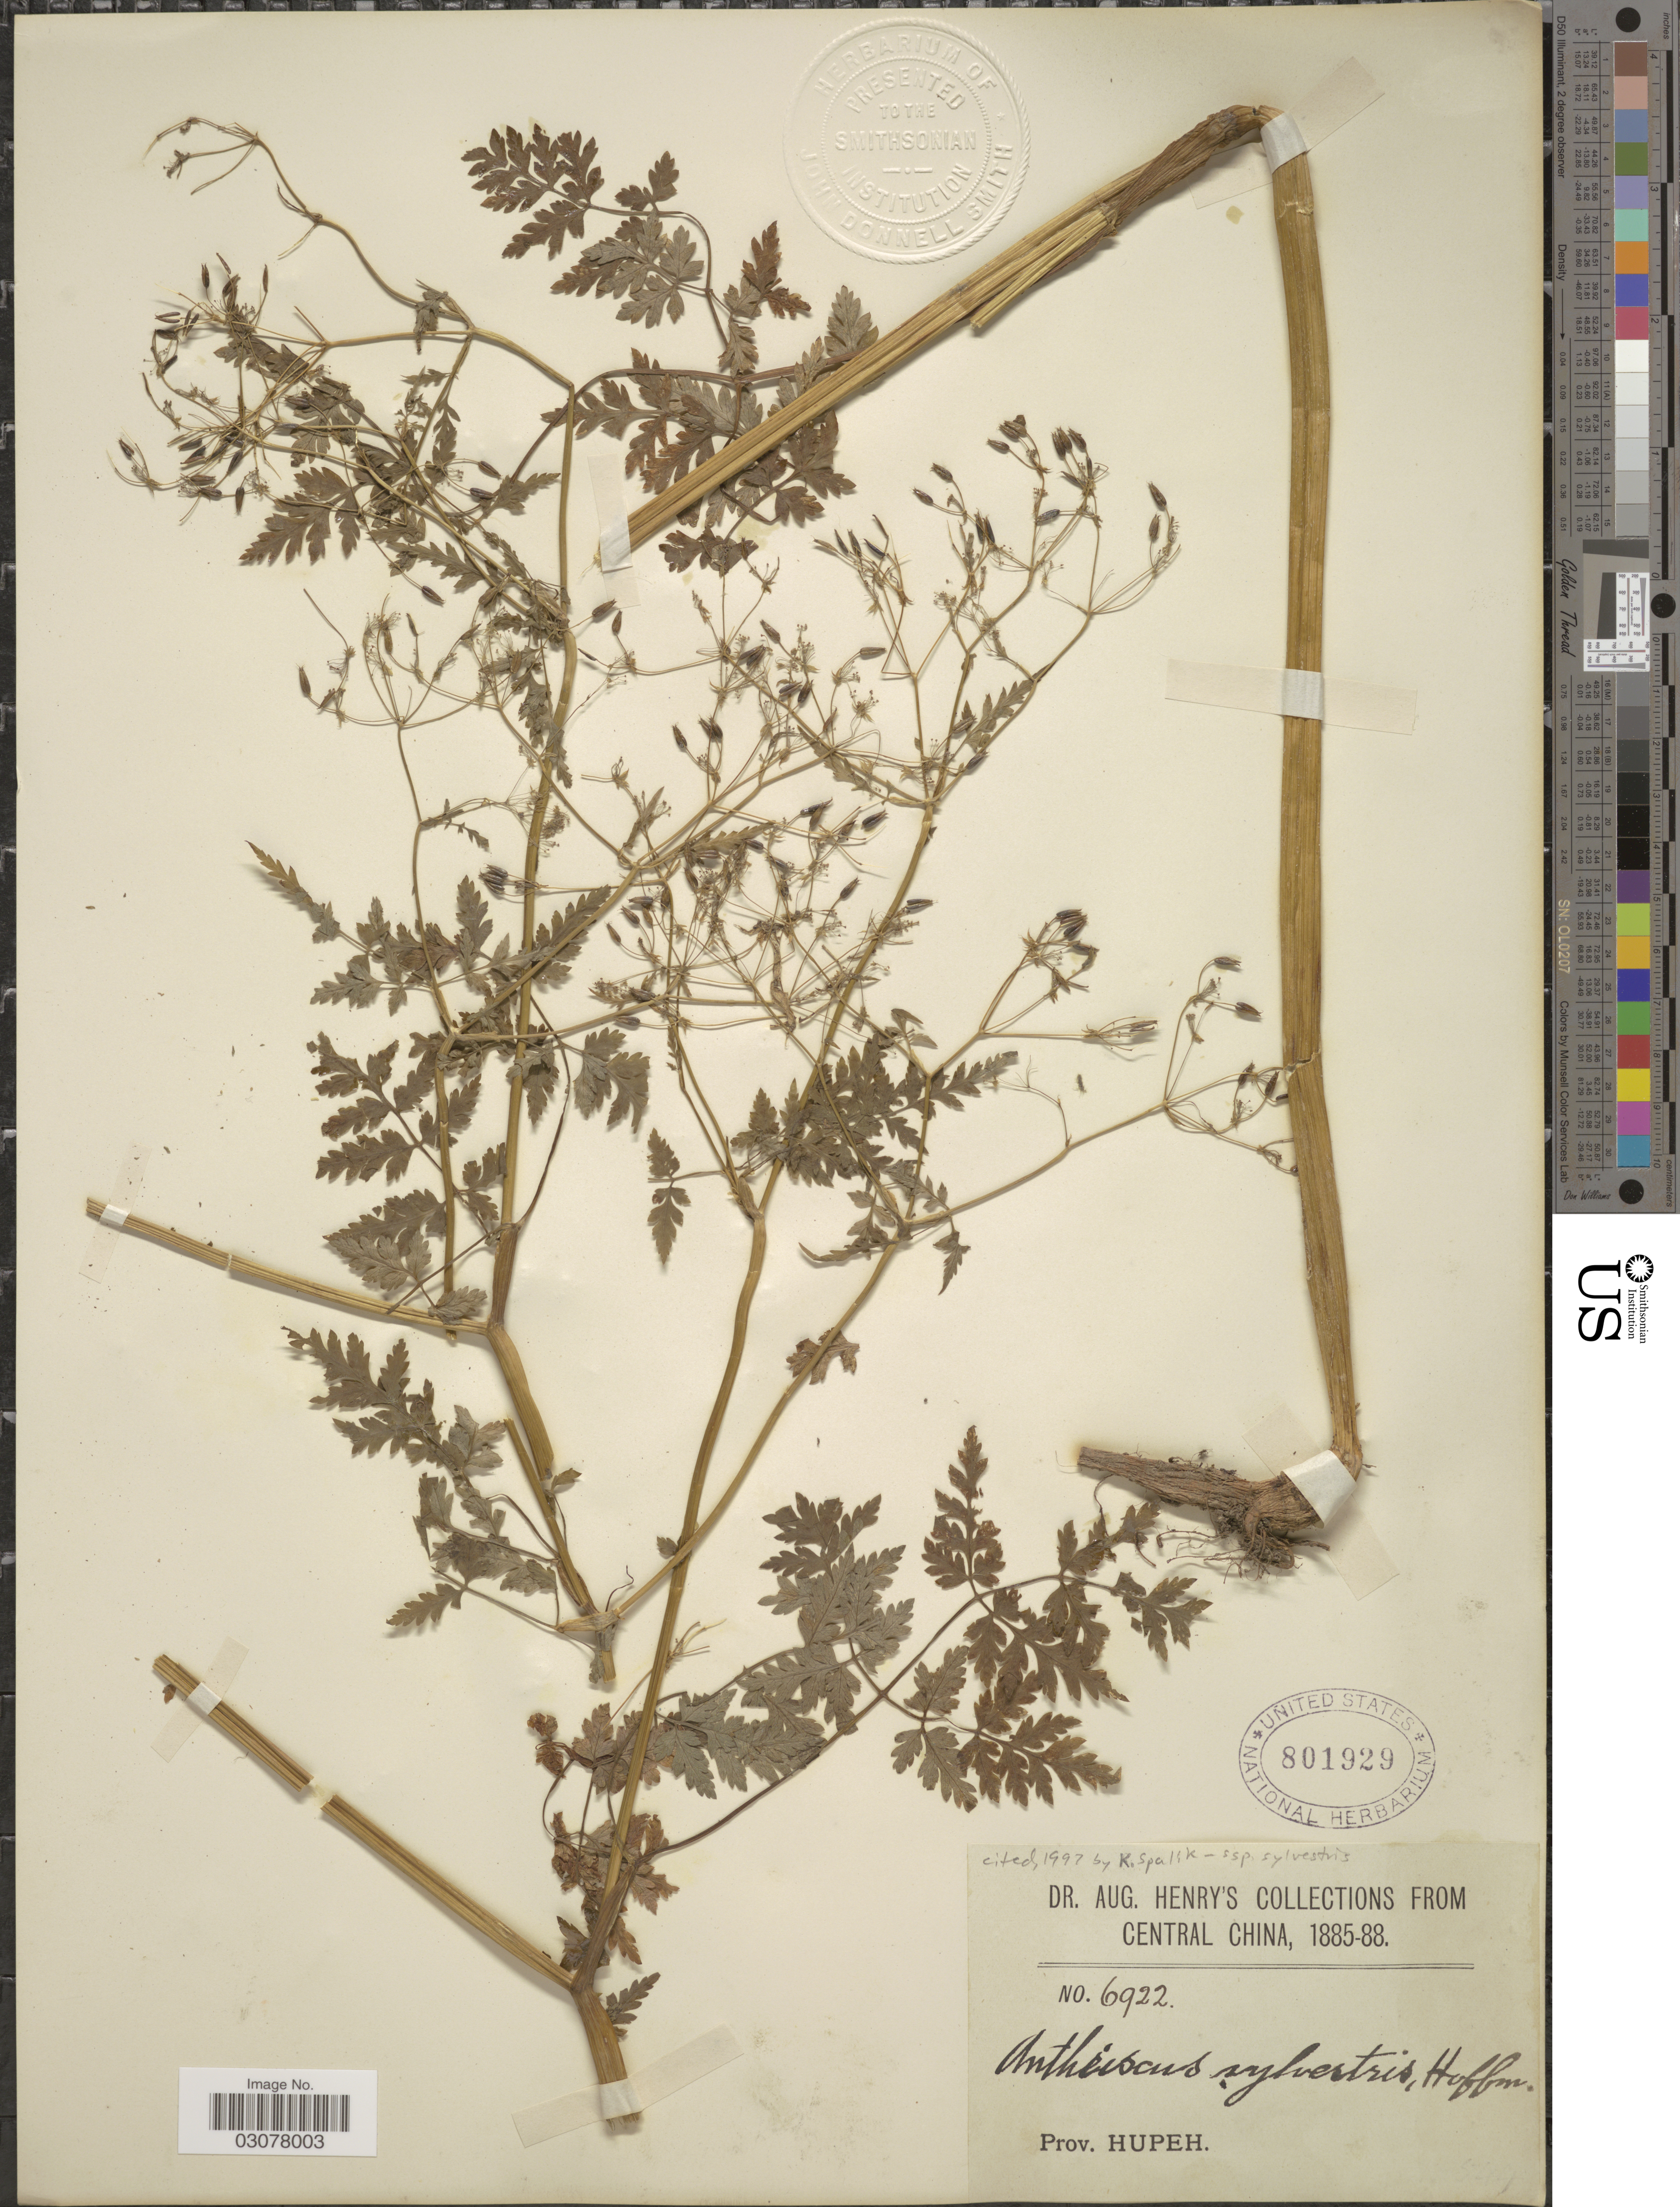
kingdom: Plantae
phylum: Tracheophyta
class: Magnoliopsida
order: Apiales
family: Apiaceae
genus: Anthriscus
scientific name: Anthriscus sylvestris subsp. sylvestris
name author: (L.) Hoffm.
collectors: A. Henry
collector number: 6922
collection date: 1885/1888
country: China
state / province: Hubei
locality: Central China, Prov. Hupeh.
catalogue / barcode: US 801929